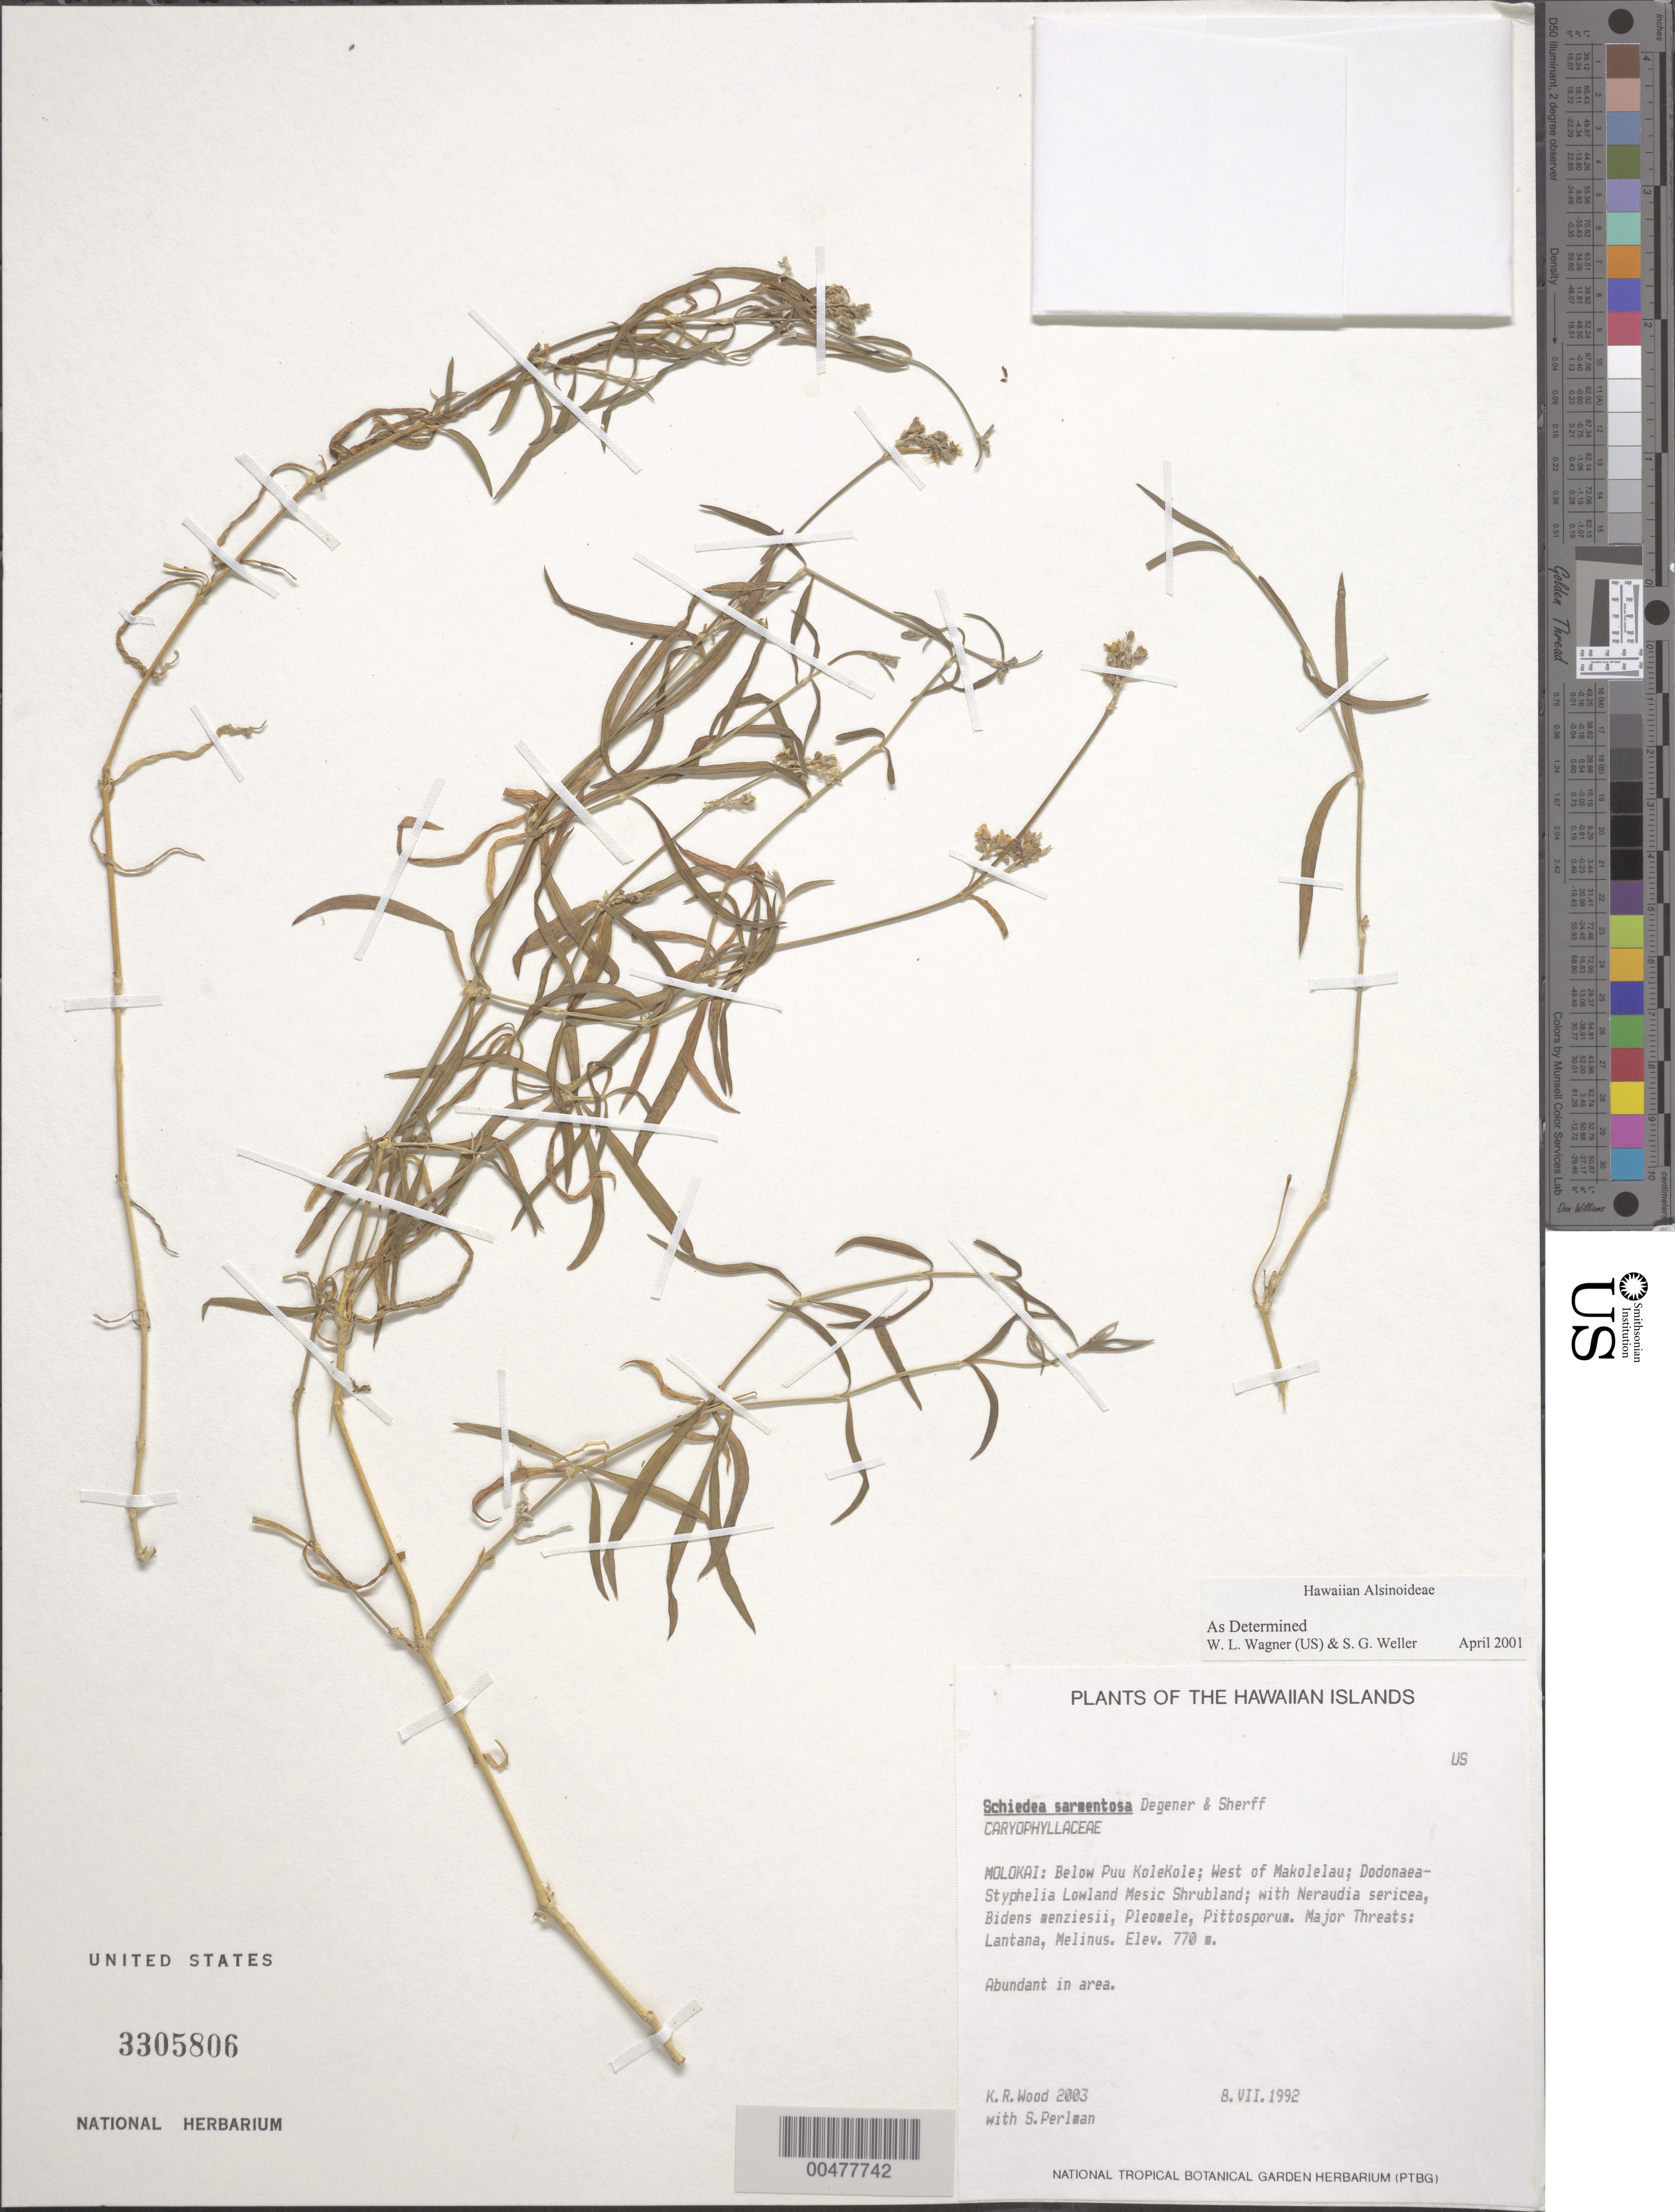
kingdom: Plantae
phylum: Tracheophyta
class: Magnoliopsida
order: Caryophyllales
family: Caryophyllaceae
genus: Schiedea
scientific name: Schiedea sarmentosa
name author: O. Deg. & Sherff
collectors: K. R. Wood & S. P. Perlman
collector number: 2003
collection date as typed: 8 Jul 1992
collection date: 1992-07-08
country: United States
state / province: Hawaii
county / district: Maui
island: Moloka'i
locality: Below Puu Kolekole, W of Makolelau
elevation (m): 770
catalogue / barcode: US 3305806